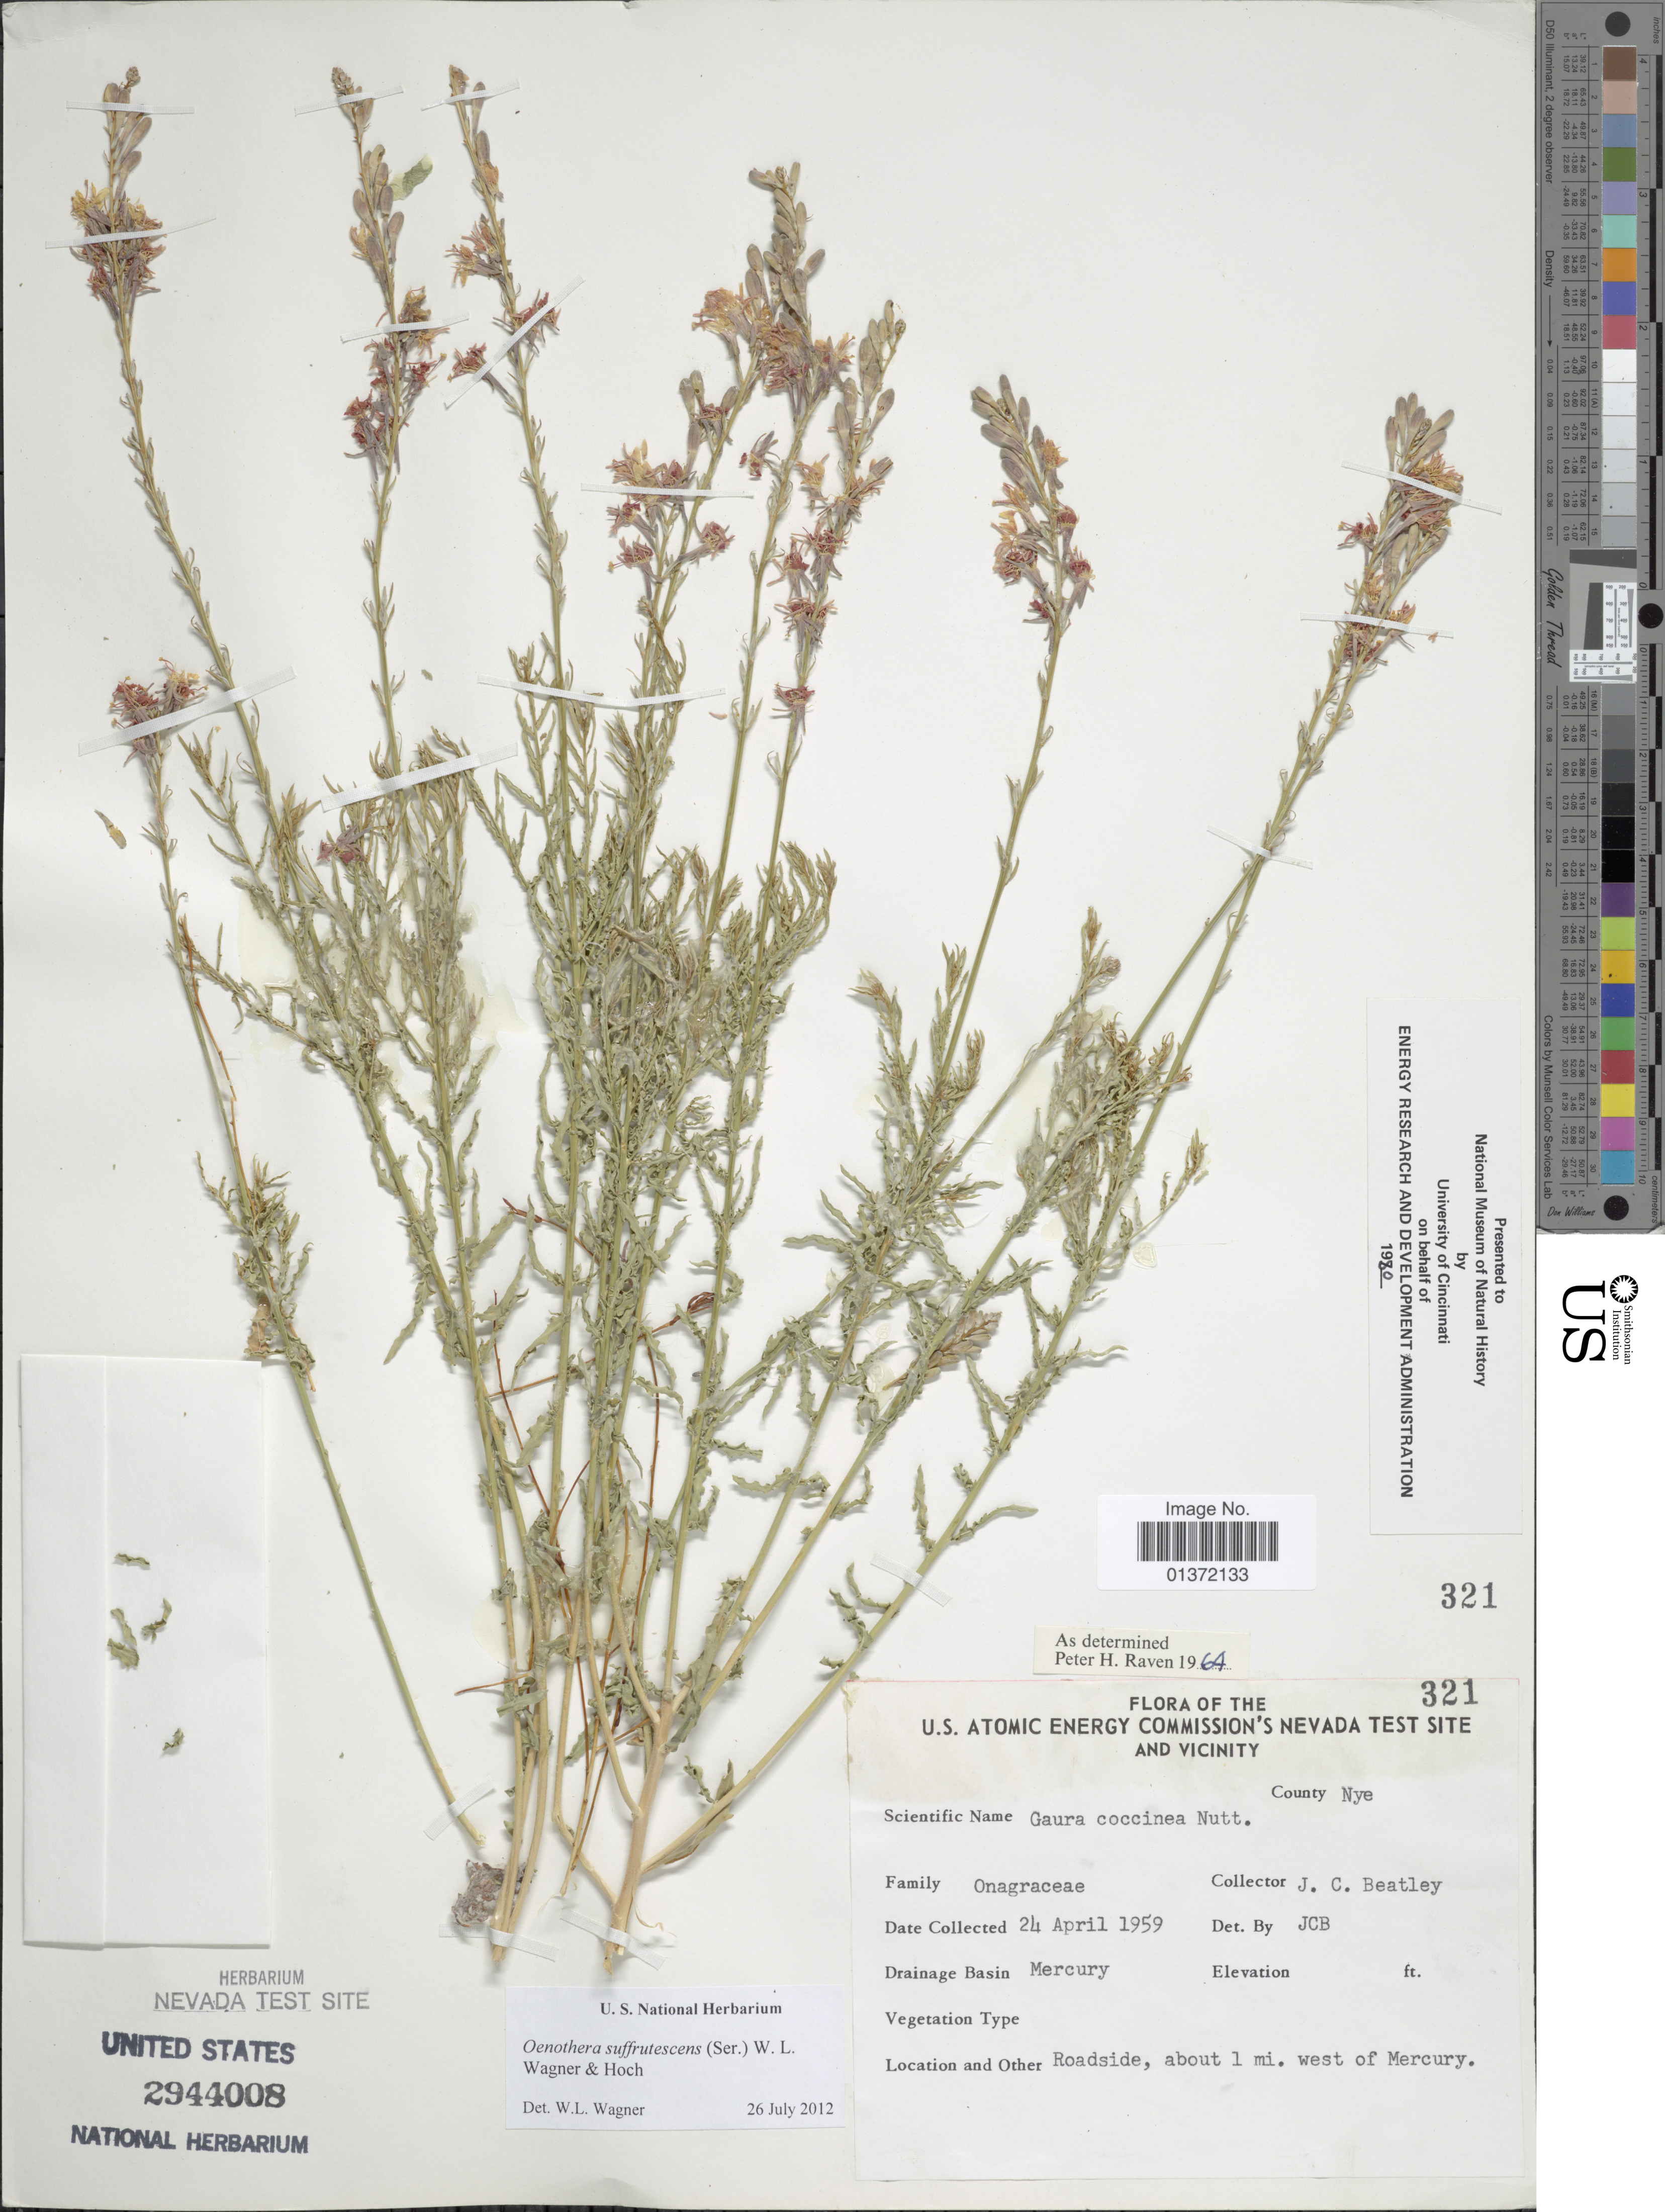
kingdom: Plantae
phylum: Tracheophyta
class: Magnoliopsida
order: Myrtales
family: Onagraceae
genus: Oenothera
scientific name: Oenothera suffrutescens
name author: (Ser.) W.L. Wagner & Hoch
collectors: J. C. Beatley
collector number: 321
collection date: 1959-04-24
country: United States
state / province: Nevada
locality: U.S. Atomic energy commisssion's Nevada Test Site and vicinity, county Nye, roadside, about 1 mi. west of mercury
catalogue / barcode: US 2944008